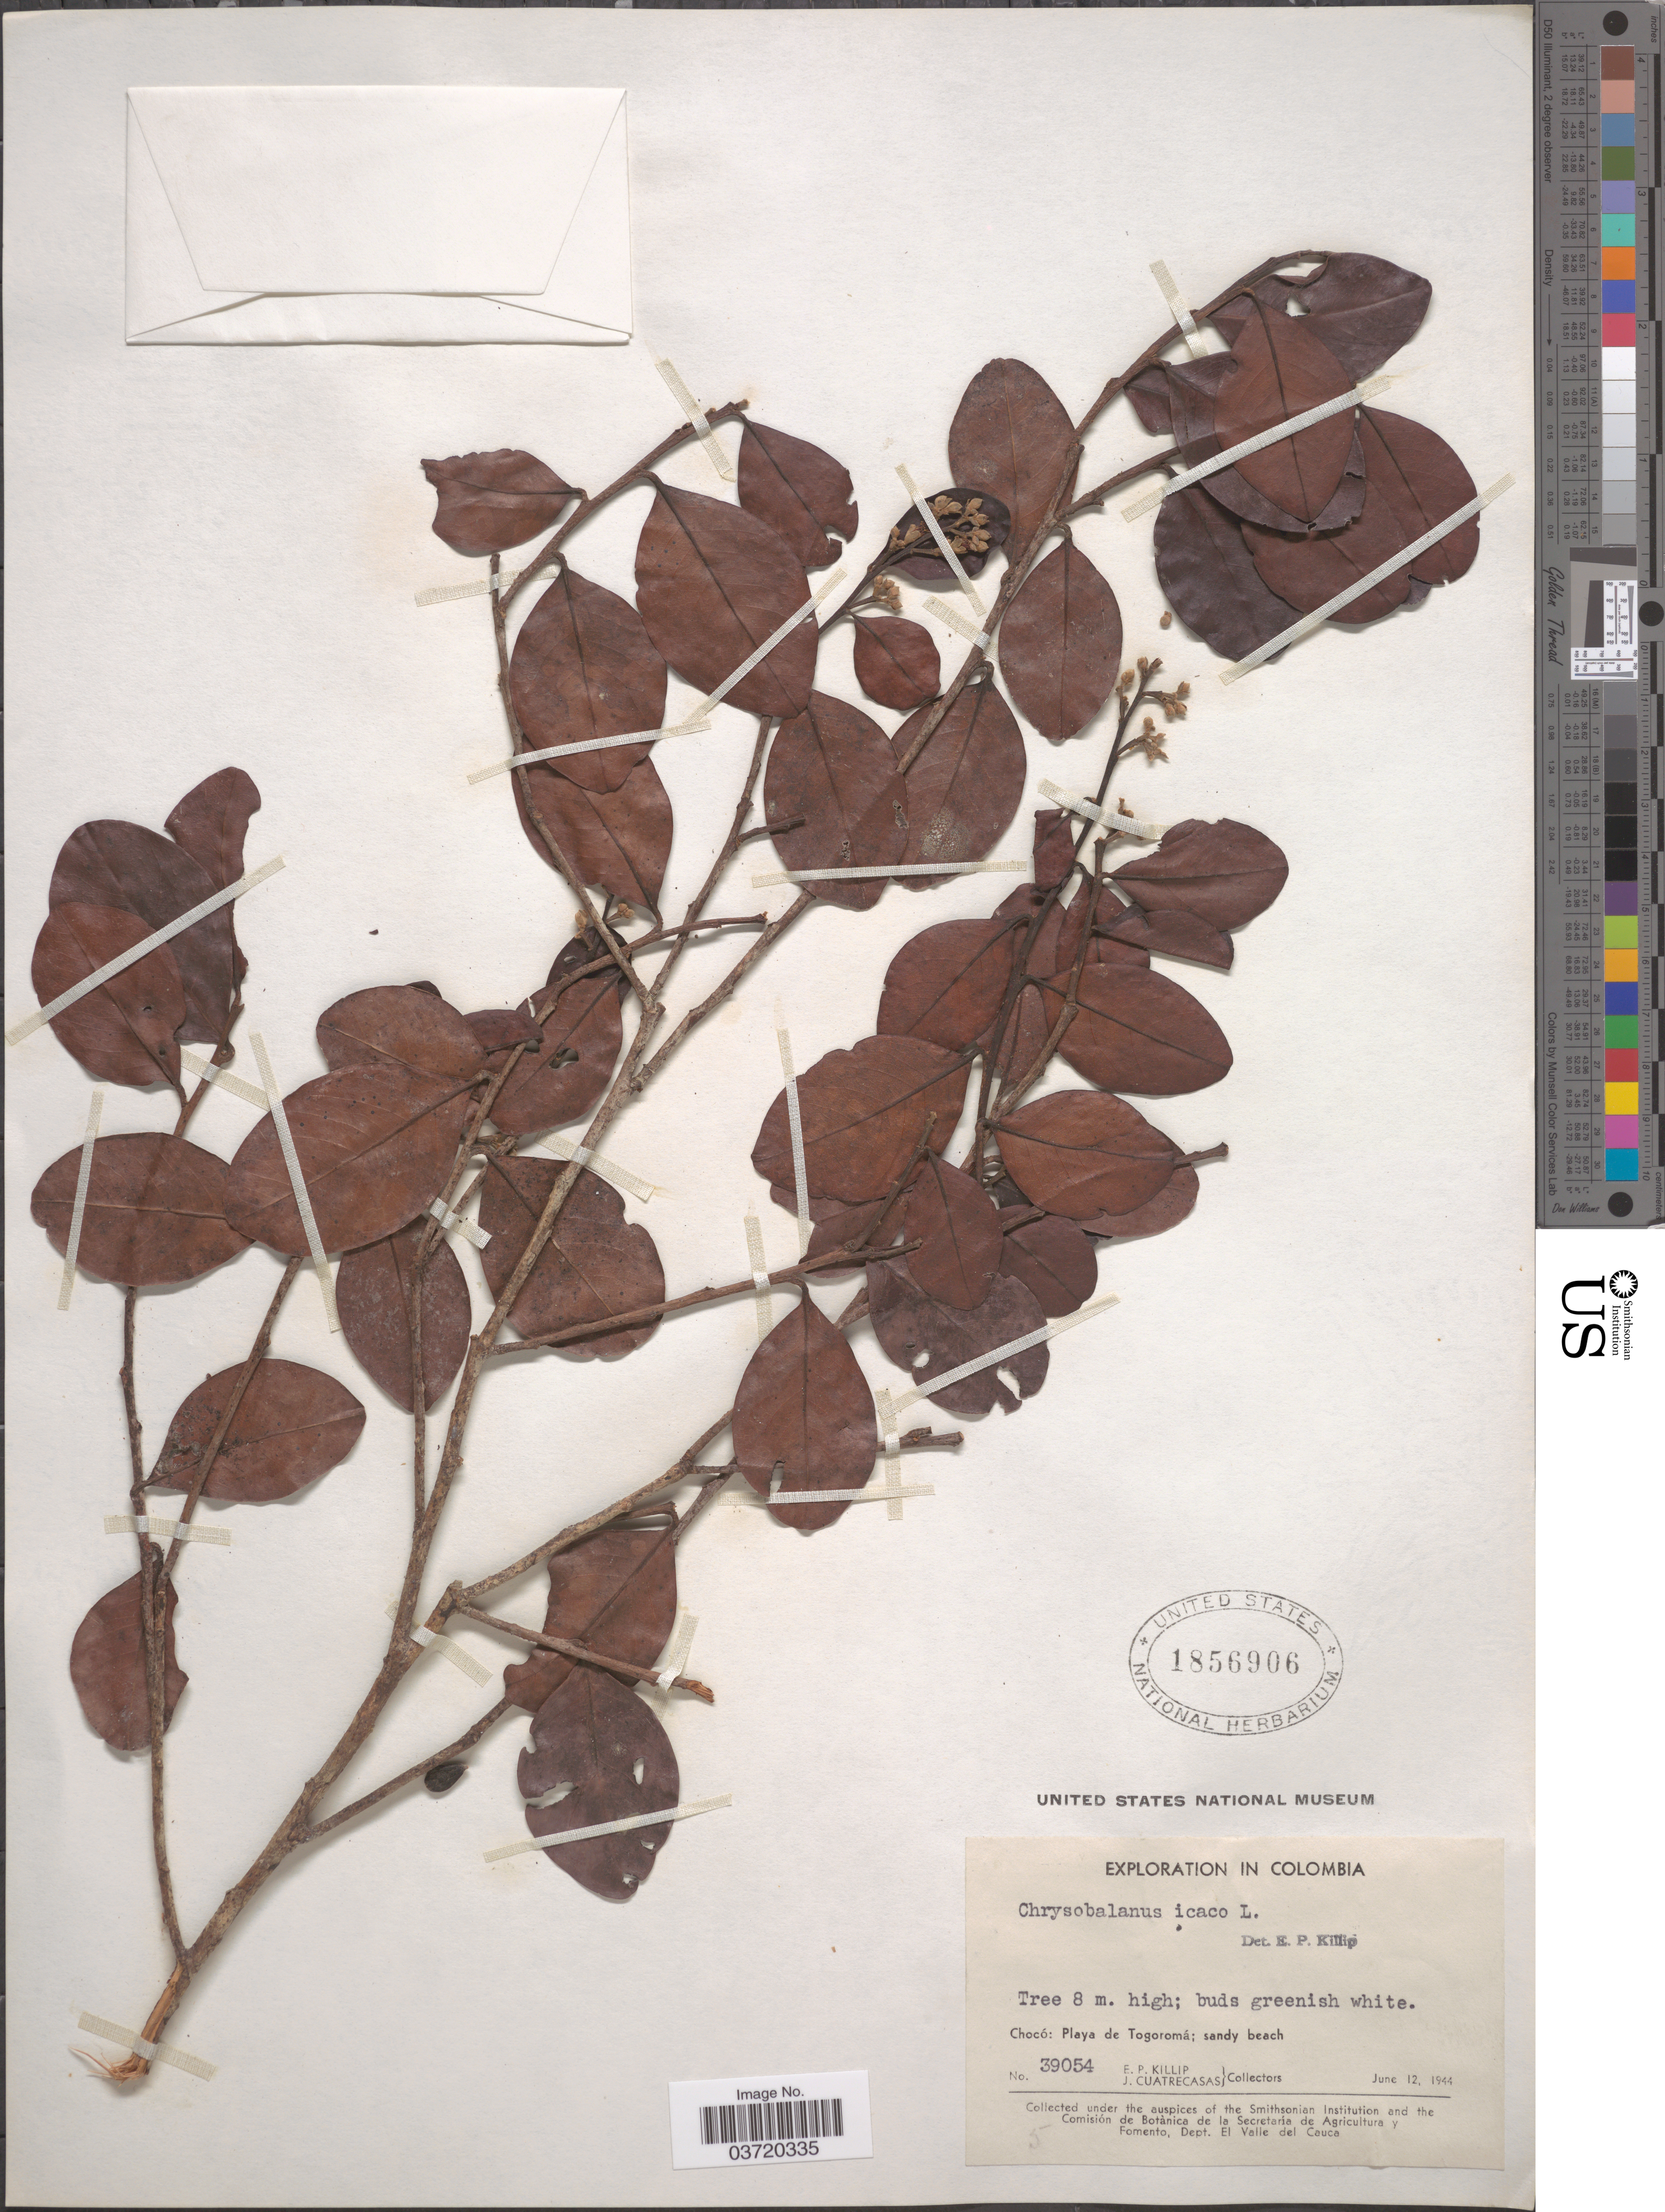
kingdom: Plantae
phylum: Tracheophyta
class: Magnoliopsida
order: Malpighiales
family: Chrysobalanaceae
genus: Chrysobalanus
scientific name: Chrysobalanus icaco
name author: L.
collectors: E. P. Killip & J. Cuatrecasas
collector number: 39054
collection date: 1944-06-12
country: Colombia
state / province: Chocó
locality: Playa de Togoromá; sandy beach.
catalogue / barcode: US 1856906